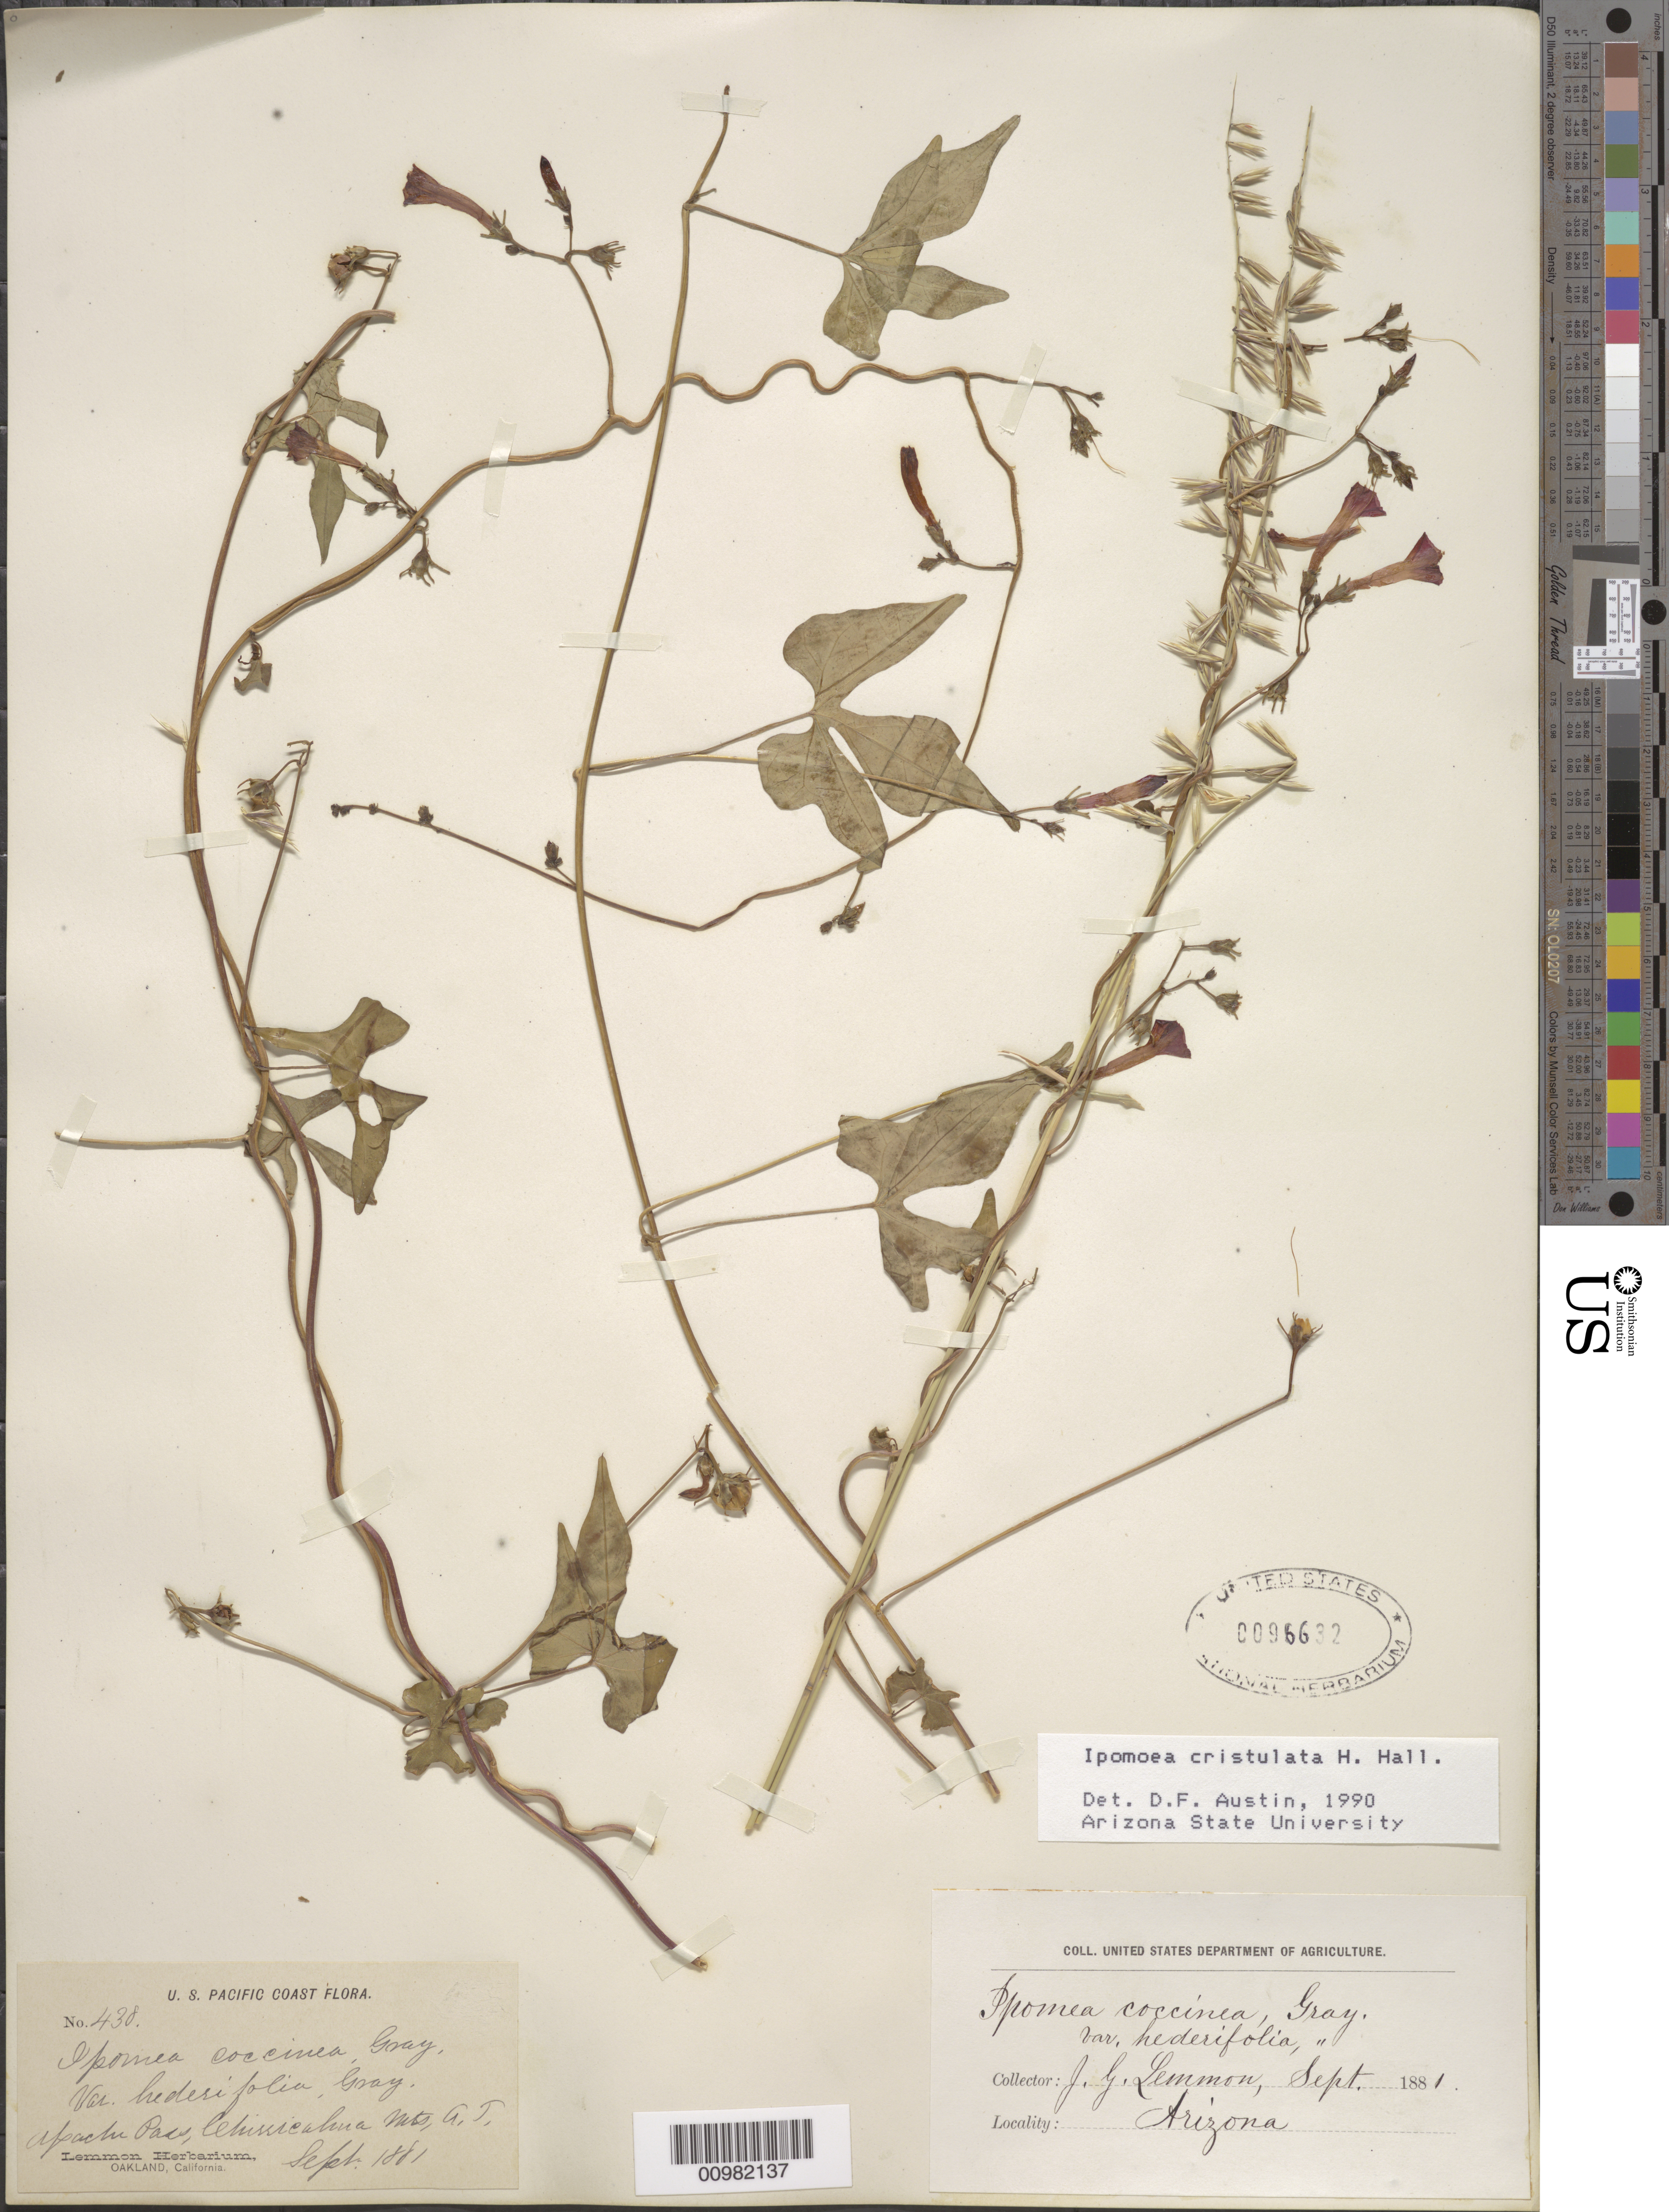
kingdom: Plantae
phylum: Tracheophyta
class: Magnoliopsida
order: Solanales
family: Convolvulaceae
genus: Ipomoea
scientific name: Ipomoea cristulata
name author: Hallier f.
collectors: J. G. Lemmon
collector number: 438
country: United States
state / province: Arizona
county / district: Cochise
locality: Chiricahua Mts.; Apache Pass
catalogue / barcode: US 96632